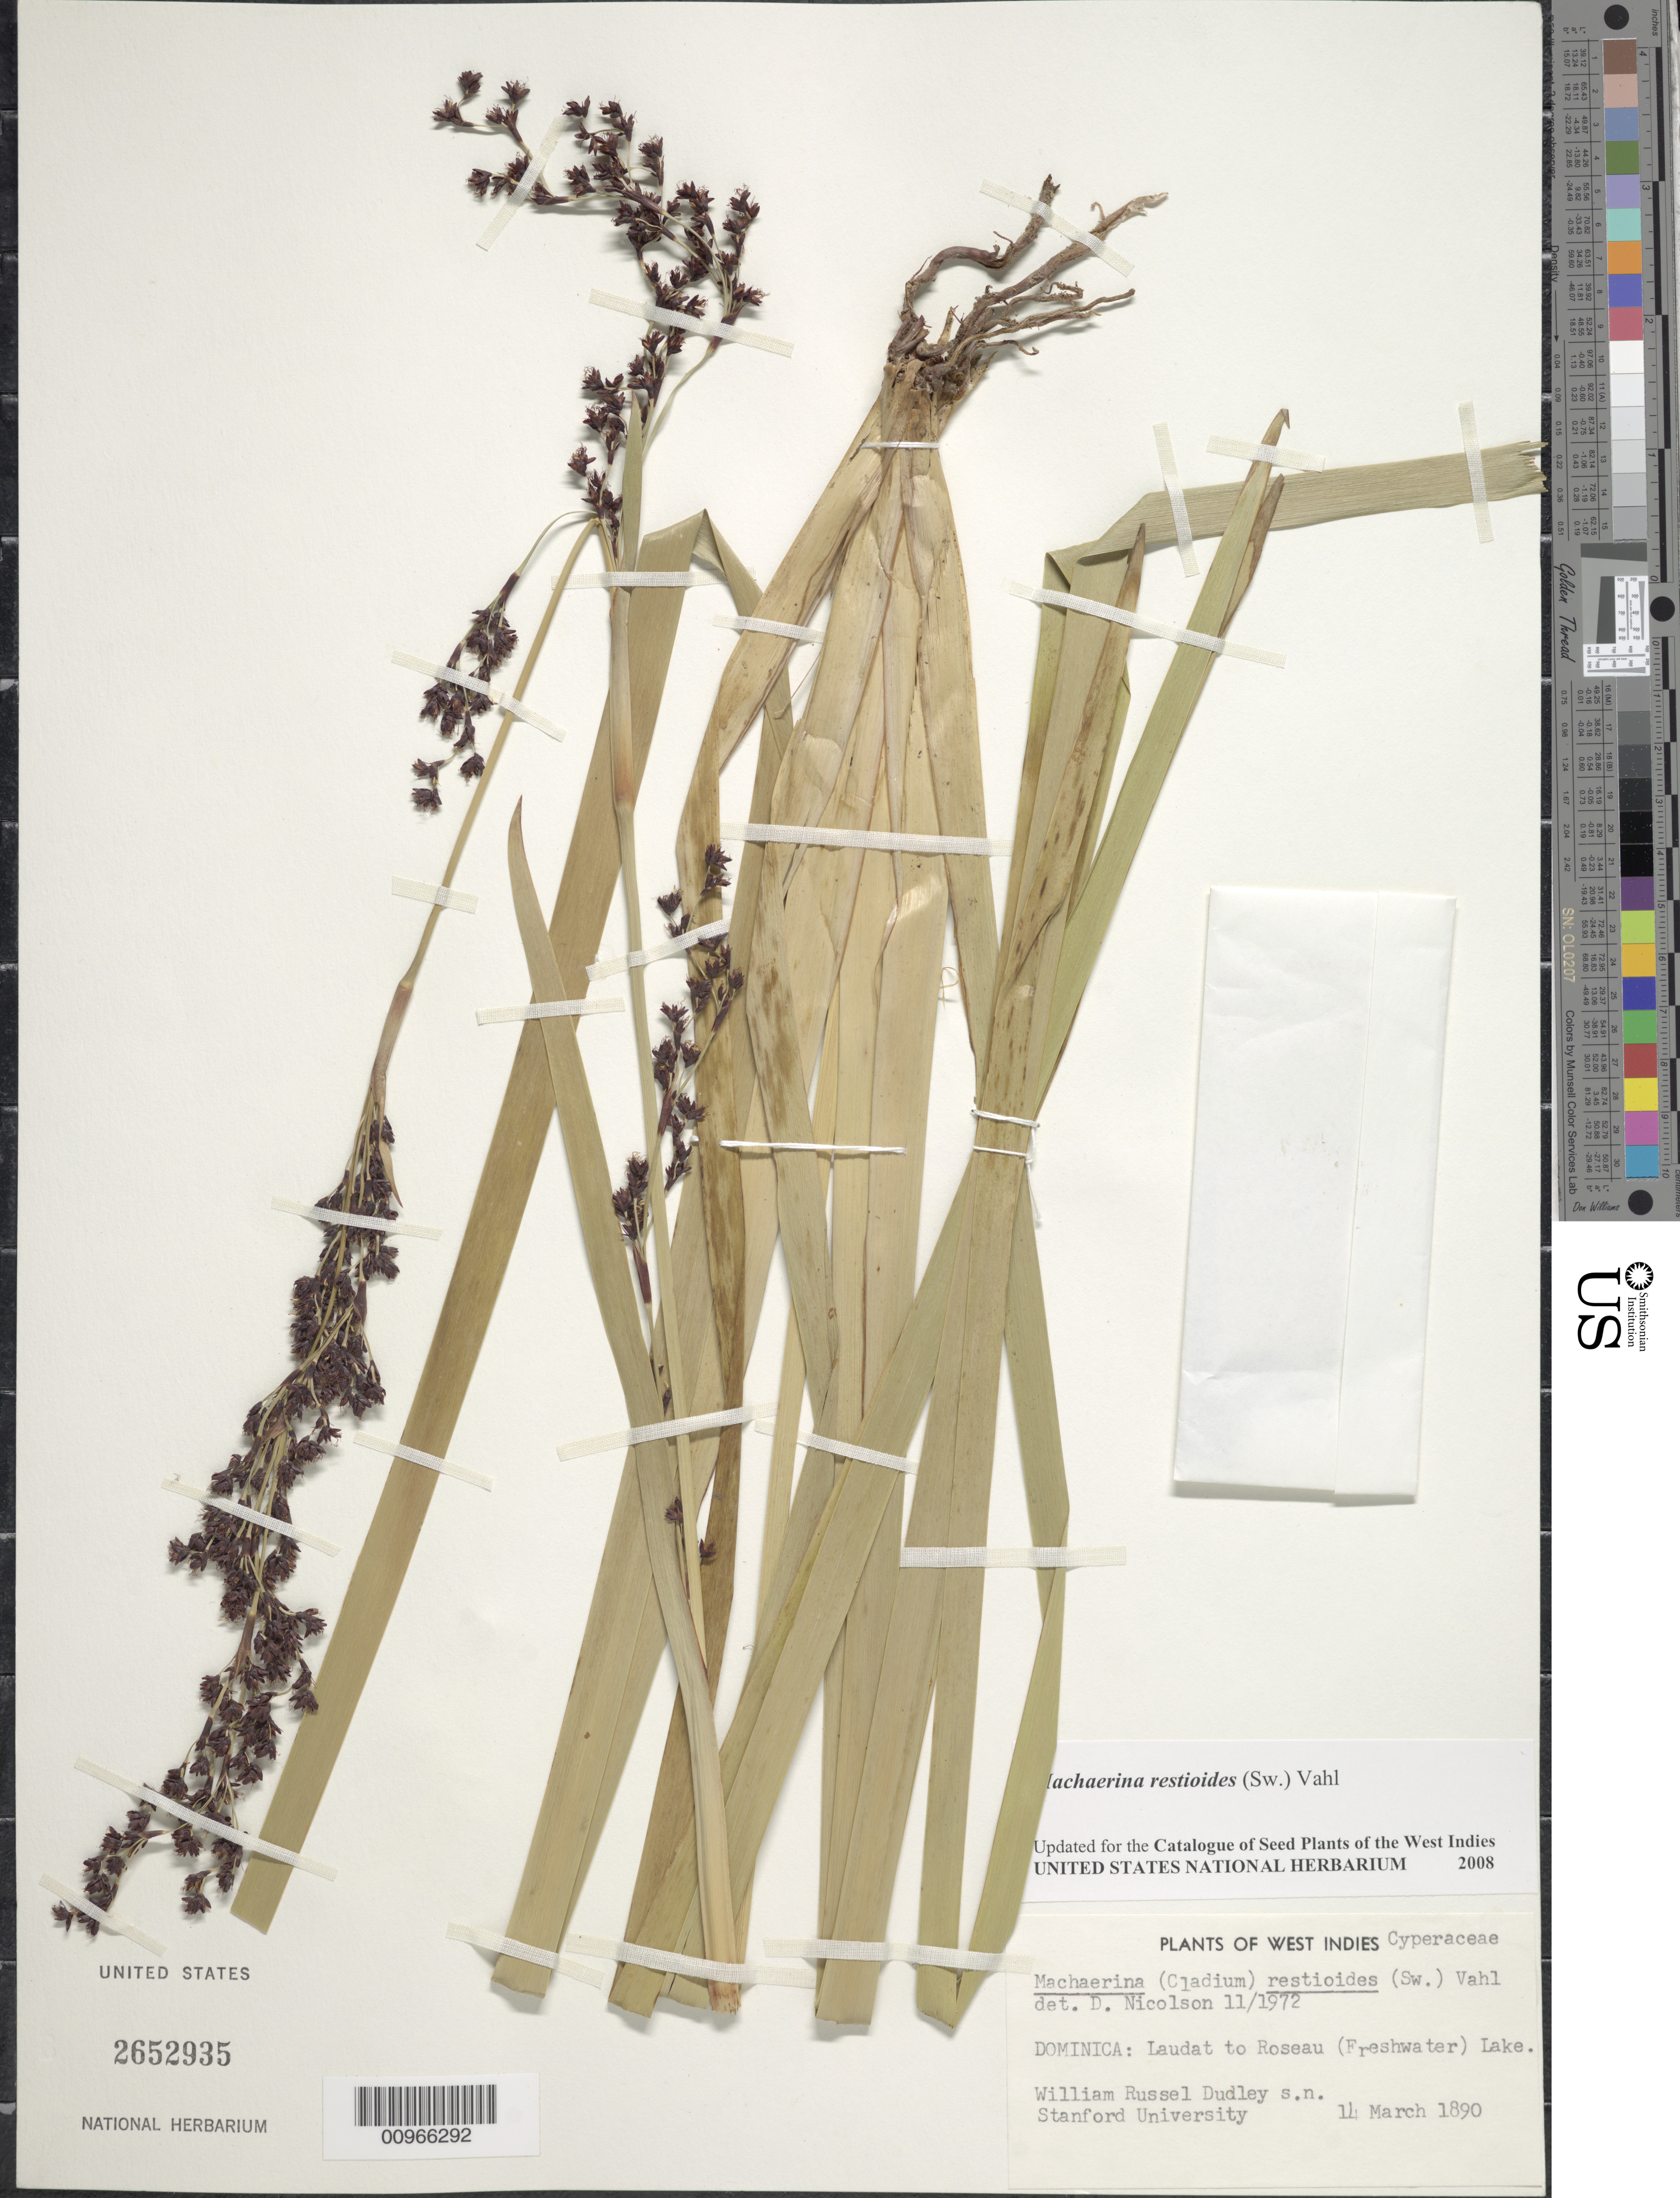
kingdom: Plantae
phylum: Tracheophyta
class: Liliopsida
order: Poales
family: Cyperaceae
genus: Machaerina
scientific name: Machaerina restioides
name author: (Sw.) Vahl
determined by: Strong, M. T., (US), Smithsonian Institution - National Museum of Natural History (UNITED STATES)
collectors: W. Dudley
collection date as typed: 14 Mar 1890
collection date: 1890-03-14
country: Dominica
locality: Laudat to Roseau (Freshwater) Lake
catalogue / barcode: US 2652935